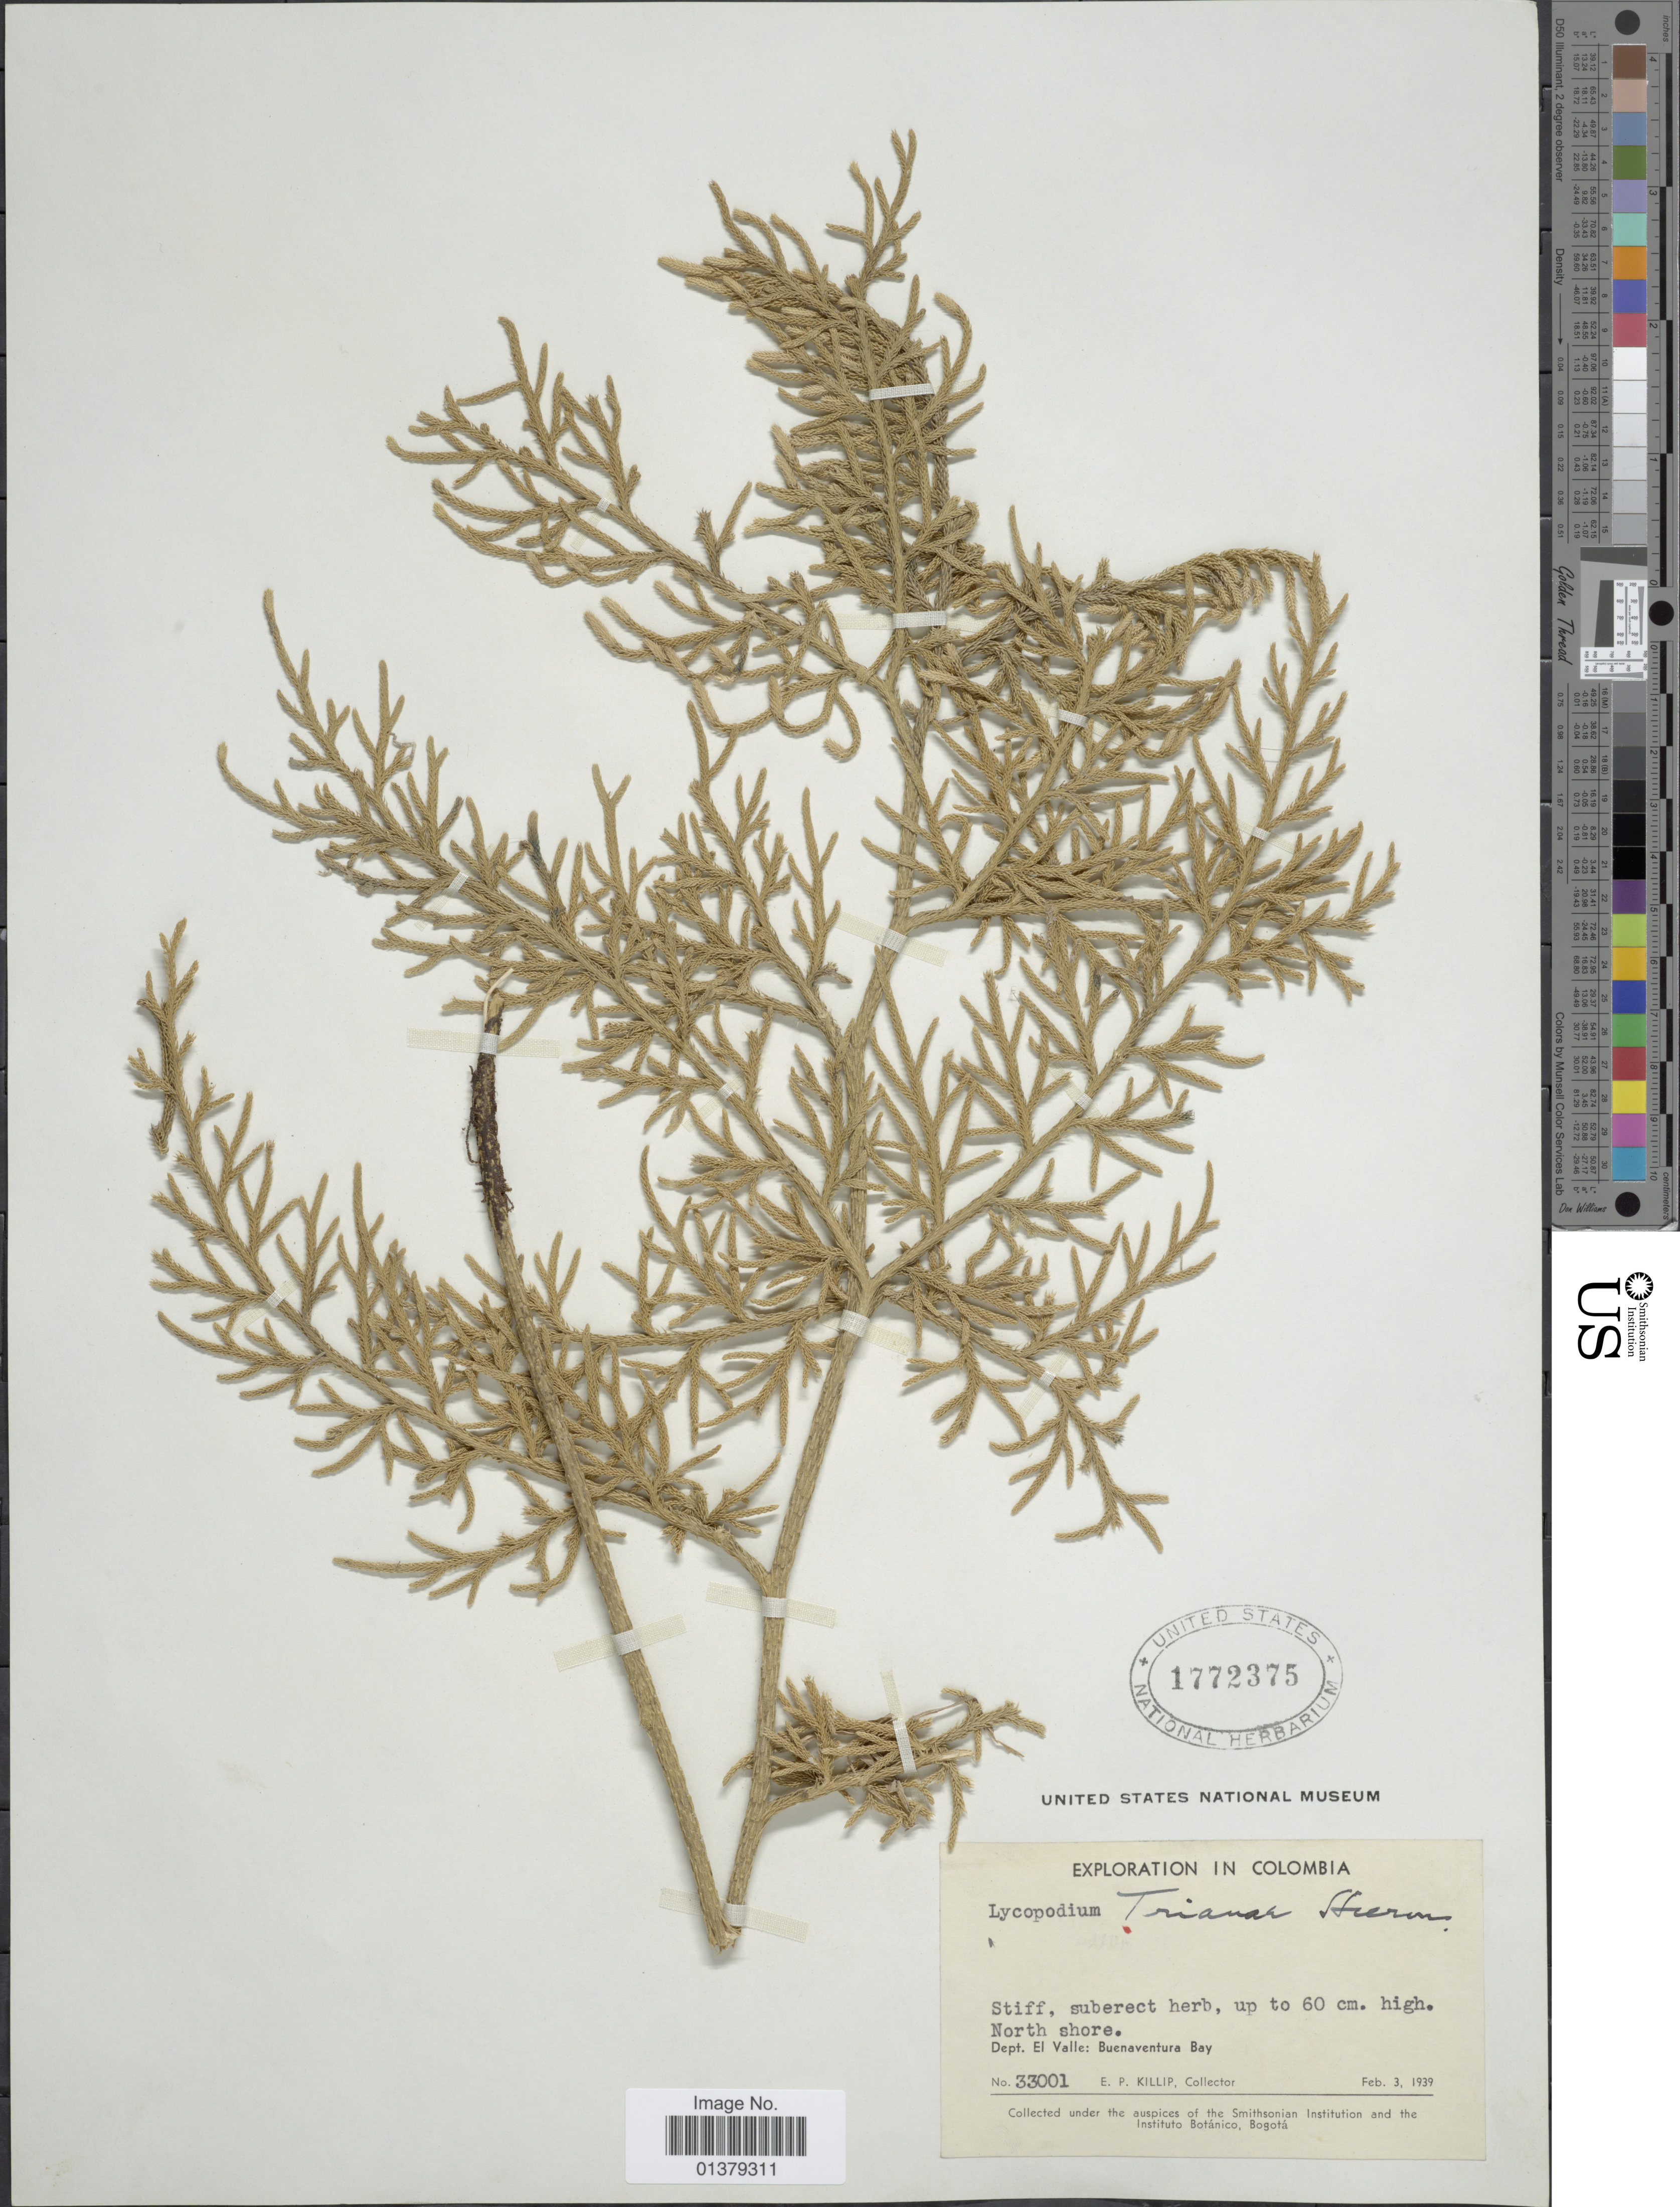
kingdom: Plantae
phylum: Tracheophyta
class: Lycopodiopsida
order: Lycopodiales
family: Lycopodiaceae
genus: Palhinhaea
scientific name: Palhinhaea trianae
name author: (Hieron.) Holub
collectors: E. P. Killip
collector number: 33001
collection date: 1939-02-03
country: Colombia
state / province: Valle del Cauca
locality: North shore, Dept. El Valle: Buenaventura Bay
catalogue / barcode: US 1772375